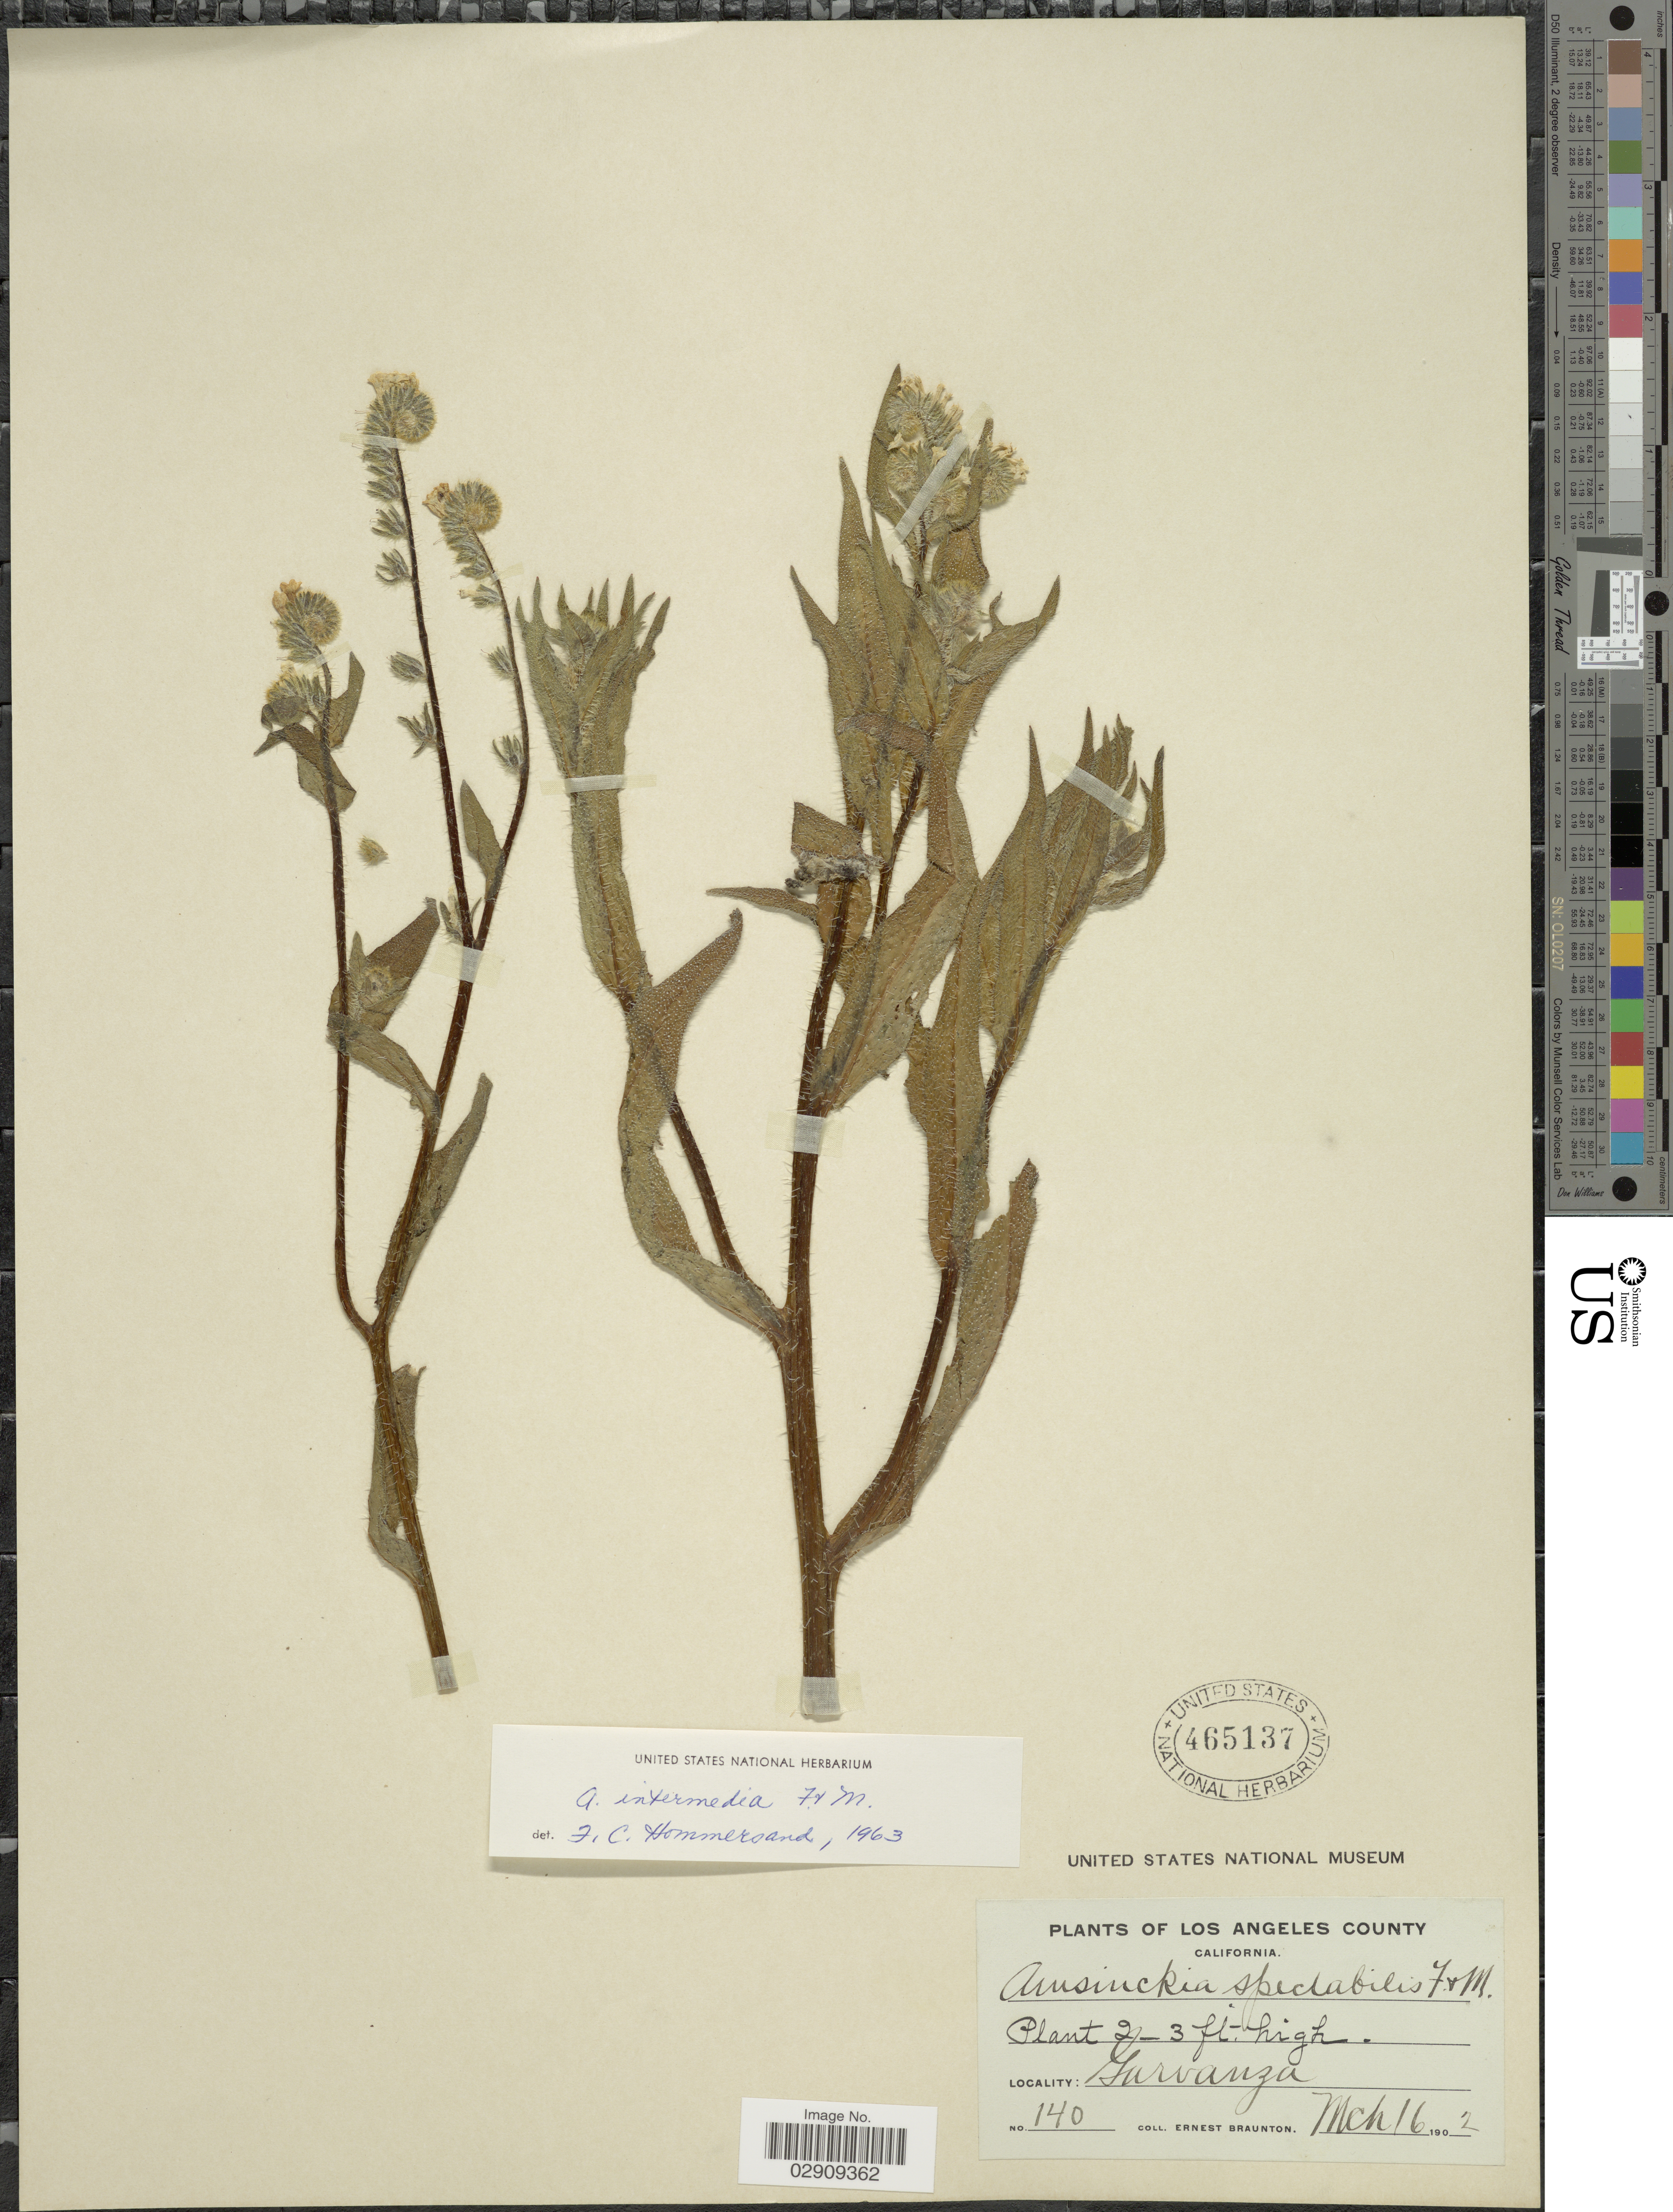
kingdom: Plantae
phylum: Tracheophyta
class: Magnoliopsida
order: Boraginales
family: Boraginaceae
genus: Amsinckia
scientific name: Amsinckia menziesii var. intermedia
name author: (Fisch. & C.A. Mey.) Ganders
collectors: E. Braunton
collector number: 140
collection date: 1902-03-16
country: United States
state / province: California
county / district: Los Angeles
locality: Los Angeles County. Garvanza.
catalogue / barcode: US 465137